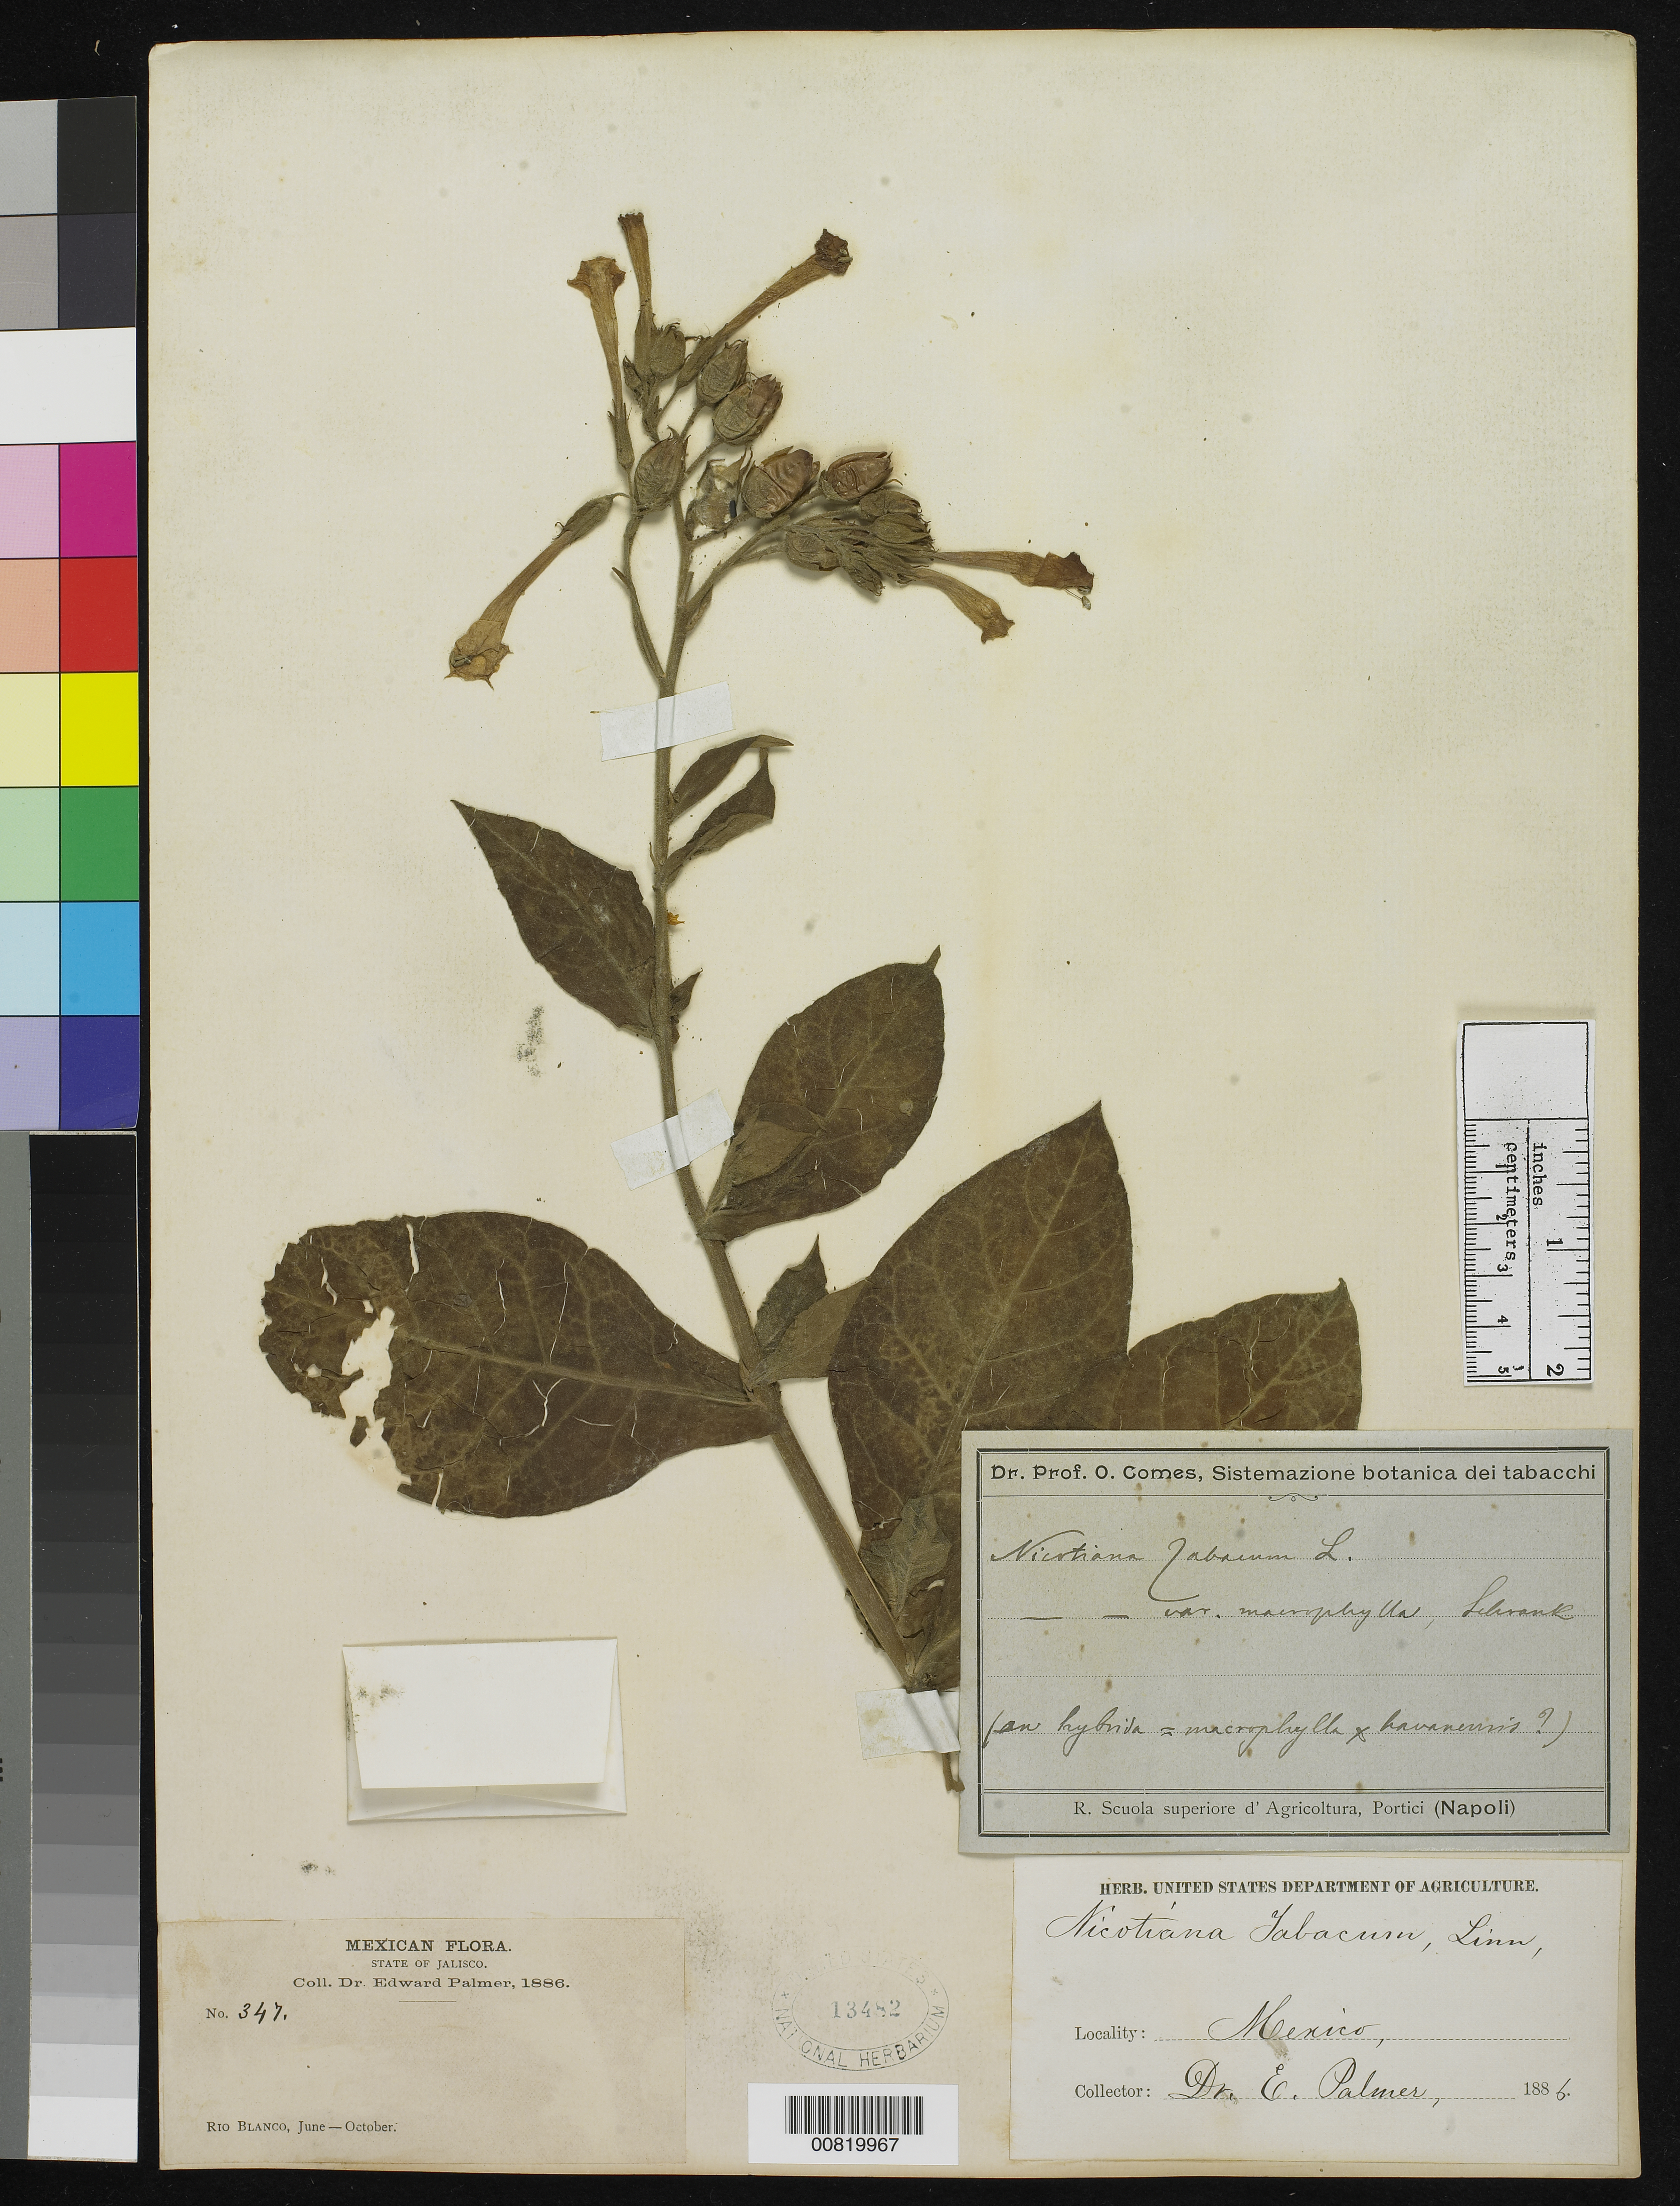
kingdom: Plantae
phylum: Tracheophyta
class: Magnoliopsida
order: Solanales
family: Solanaceae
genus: Nicotiana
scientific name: Nicotiana tabacum var. × macrophylla -havanensis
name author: L.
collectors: E. Palmer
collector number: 347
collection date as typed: Jun 1886 to -- Oct 1886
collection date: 1886-06/1886-10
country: Mexico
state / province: Jalisco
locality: Río Blanco, Jalisco.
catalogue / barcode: US 13482